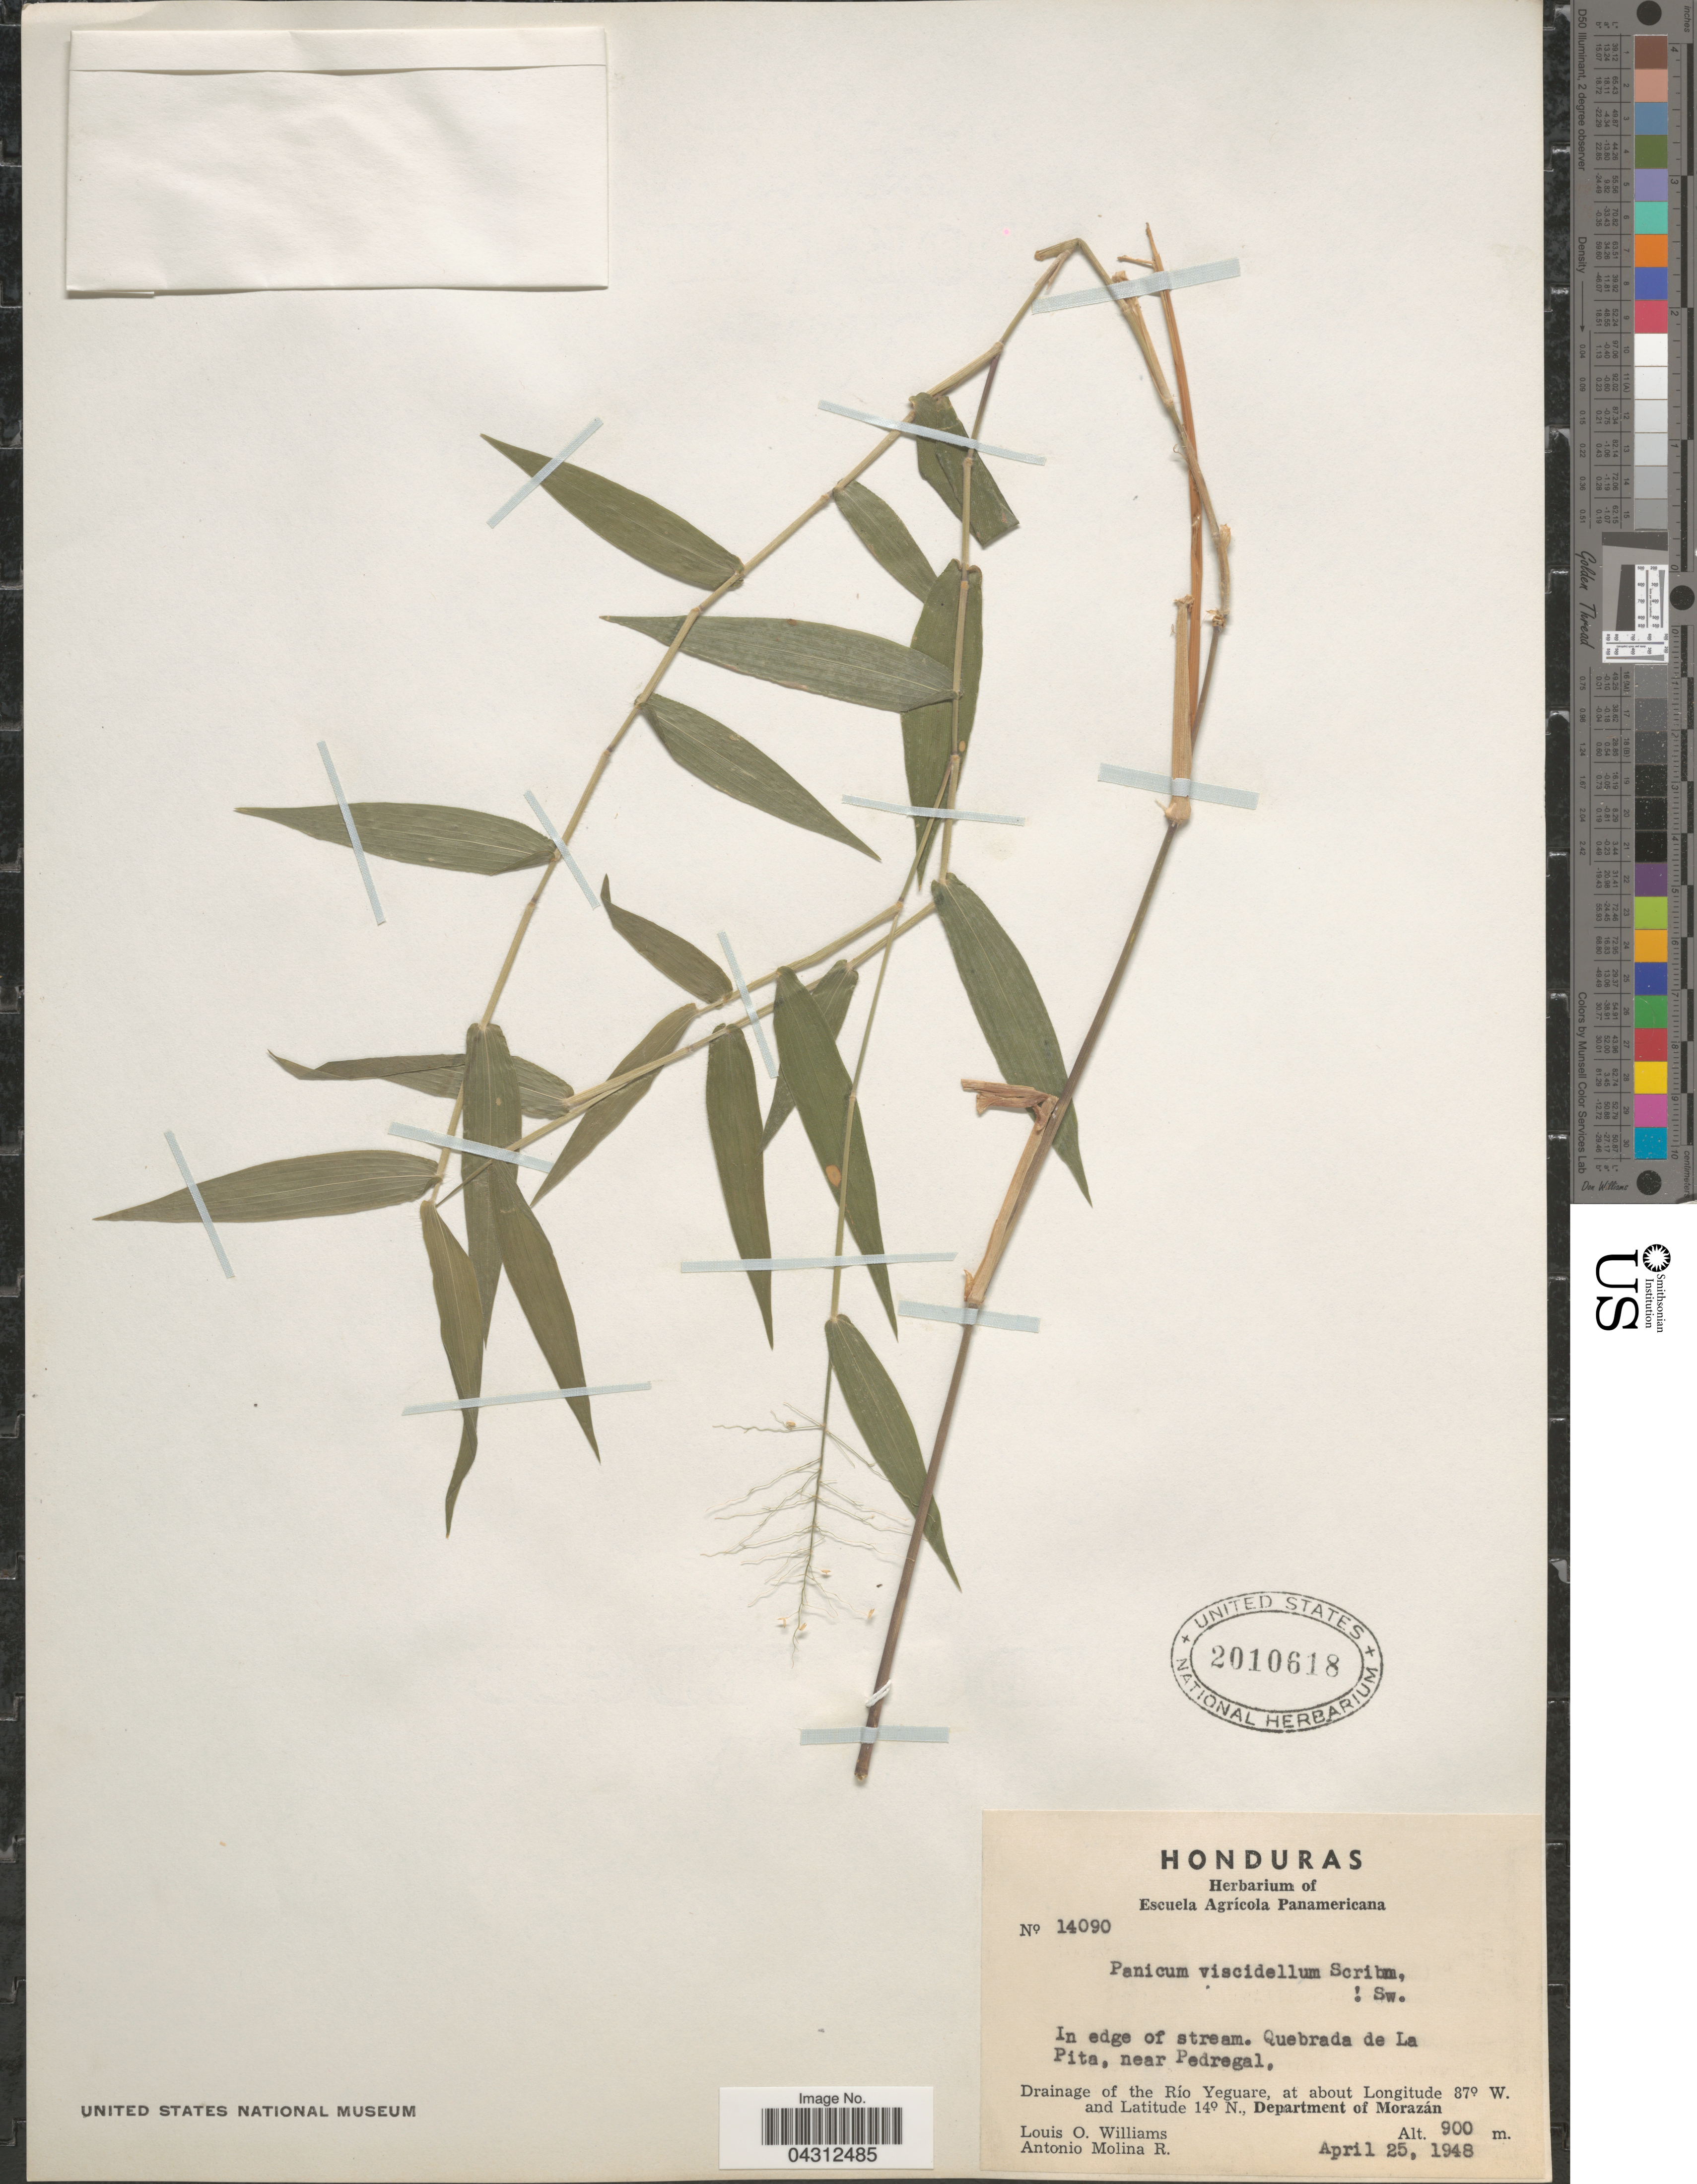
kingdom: Plantae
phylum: Tracheophyta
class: Liliopsida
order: Poales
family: Poaceae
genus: Dichanthelium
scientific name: Dichanthelium viscidellum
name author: (Scribn.) Gould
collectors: L. O. Williams & A. Molina R.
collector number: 14090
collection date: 1948-04-25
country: Honduras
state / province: Fco. Morazán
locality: In edge of stream. Quebrada de La Pita, near Pedregal. Drainage of the Río Yeguare. department of Morazán.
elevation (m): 900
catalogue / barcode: US 2010618